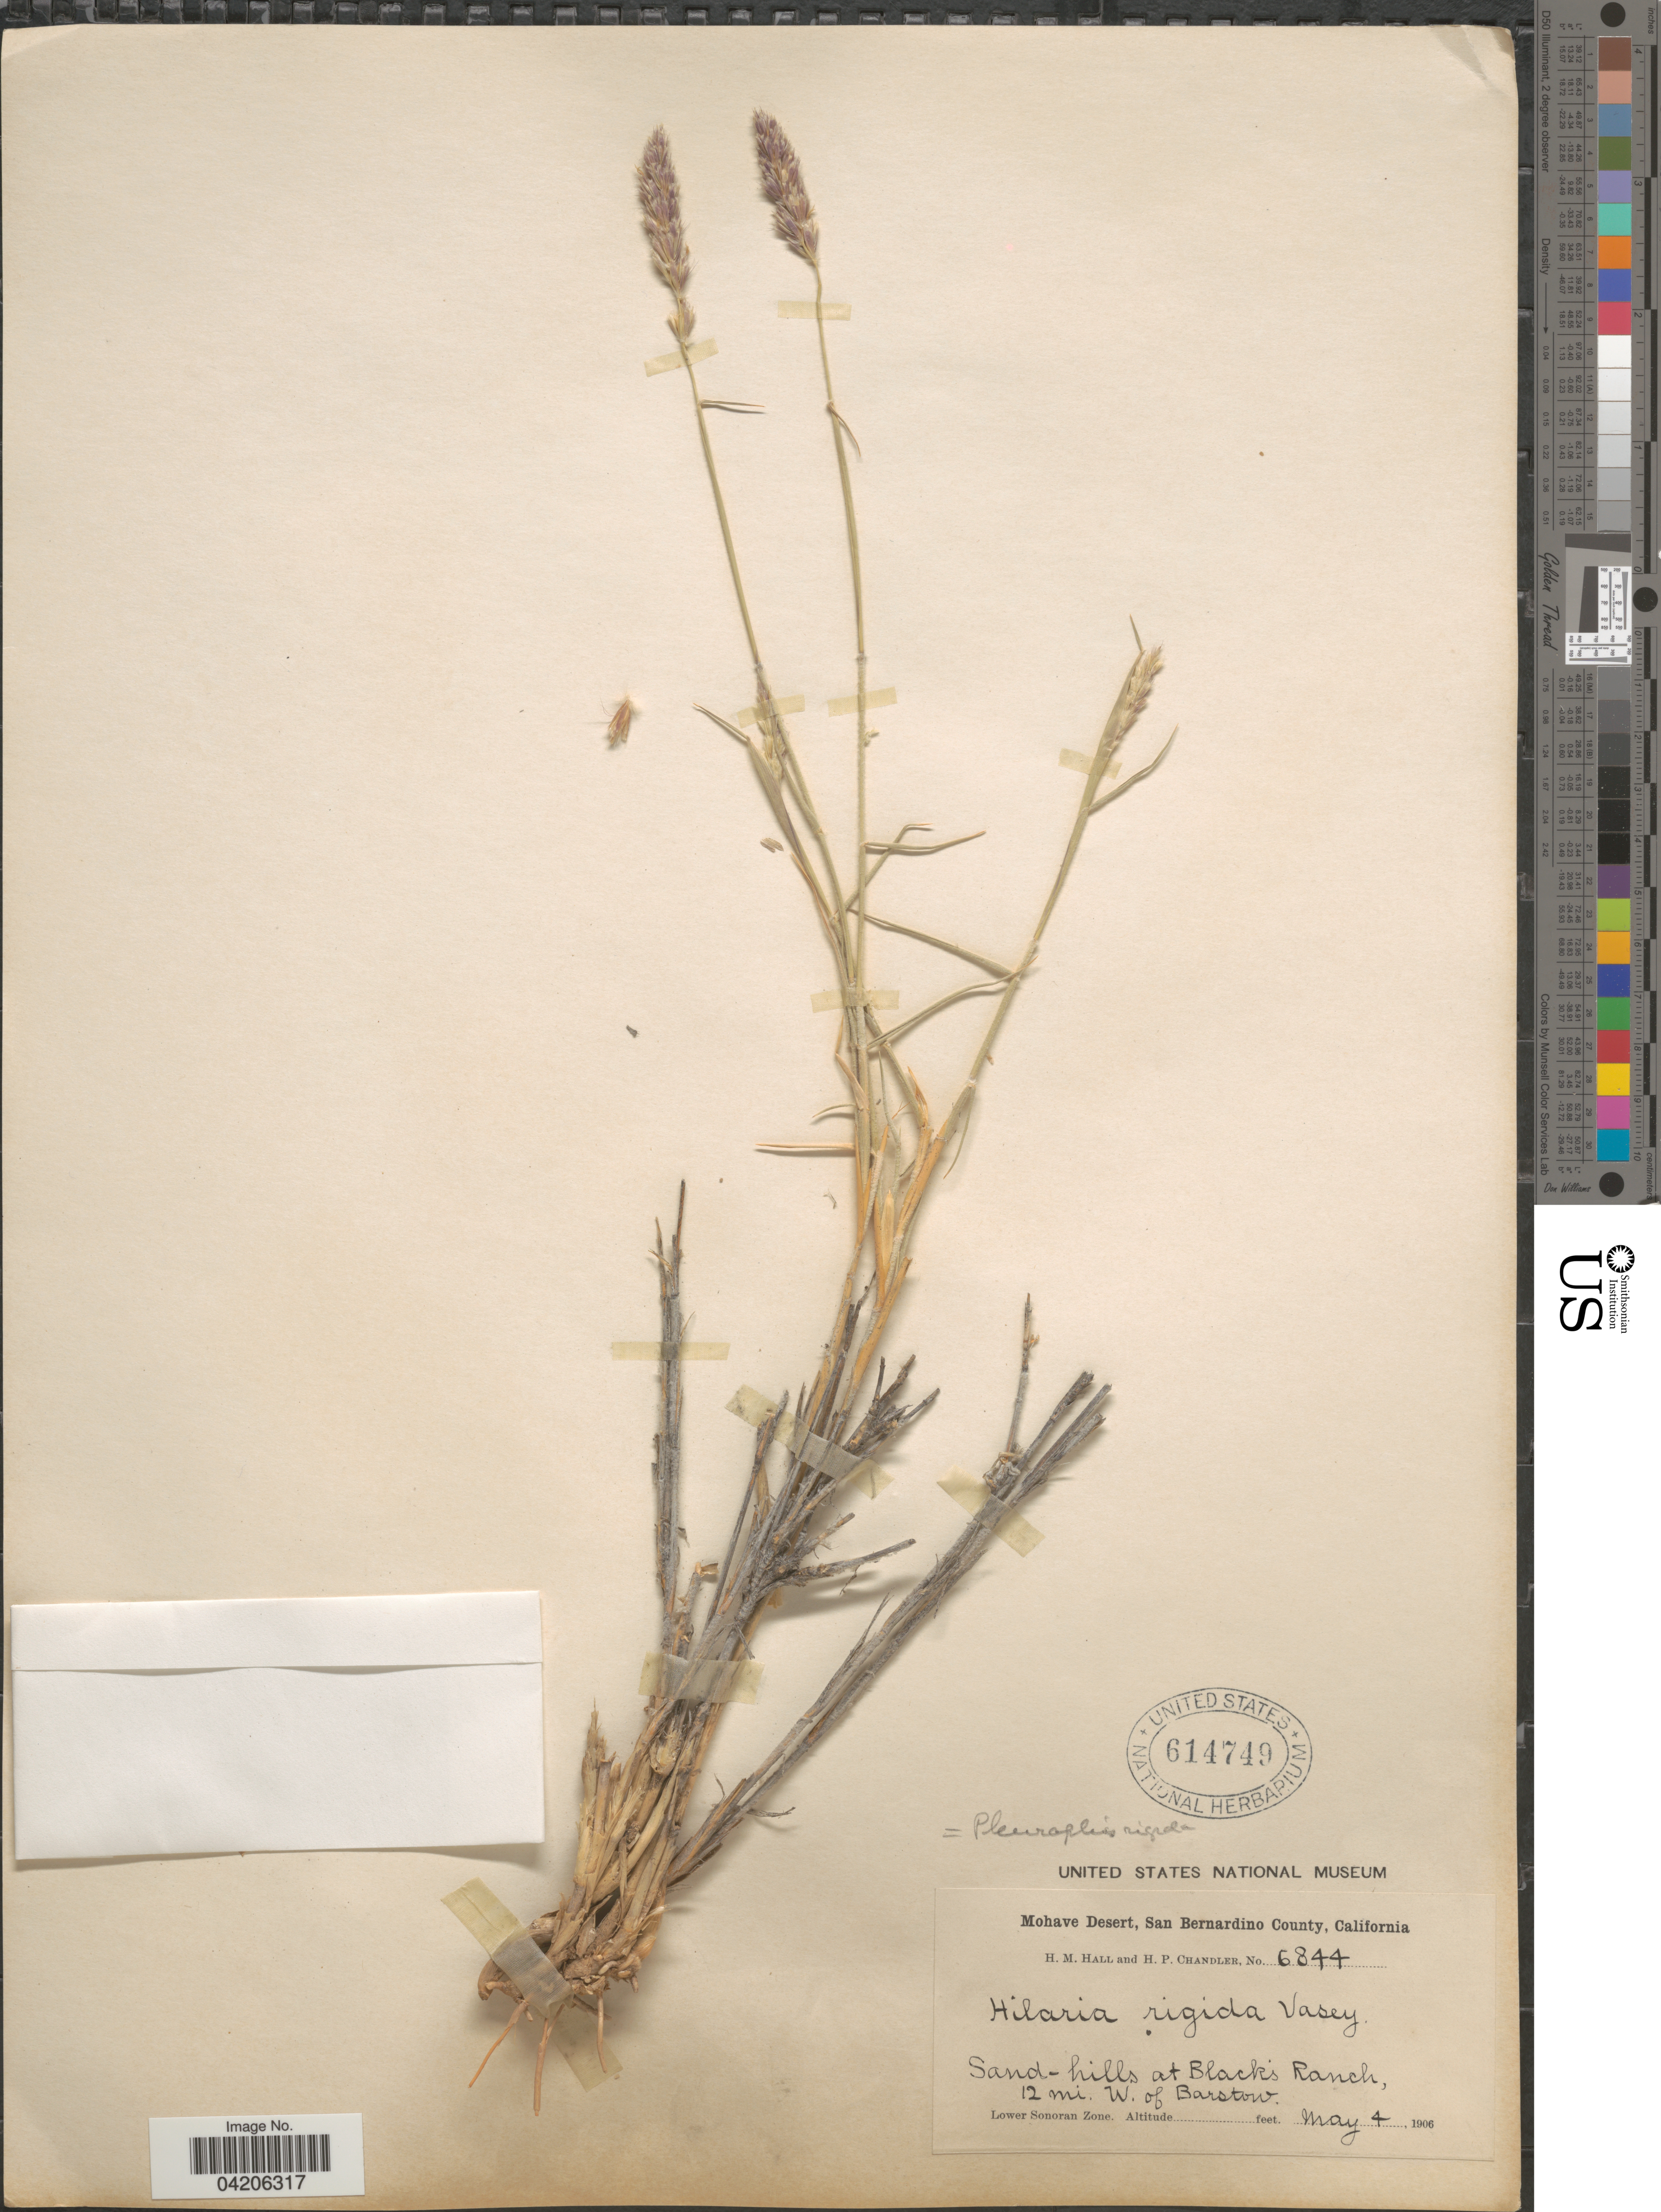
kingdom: Plantae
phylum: Tracheophyta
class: Liliopsida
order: Poales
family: Poaceae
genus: Hilaria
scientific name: Hilaria rigida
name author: (Thurb.) Benth. ex Scribn.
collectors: H. M. Hall & H. Chandler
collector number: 6844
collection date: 1906-05-04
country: United States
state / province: California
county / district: San Bernardino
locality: Mohave Desert, San Bernardino County. Sand-hills at Blacks Ranch, 12 mi. W. of Barstow. Lower Sonoran Zone.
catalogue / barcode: US 614749